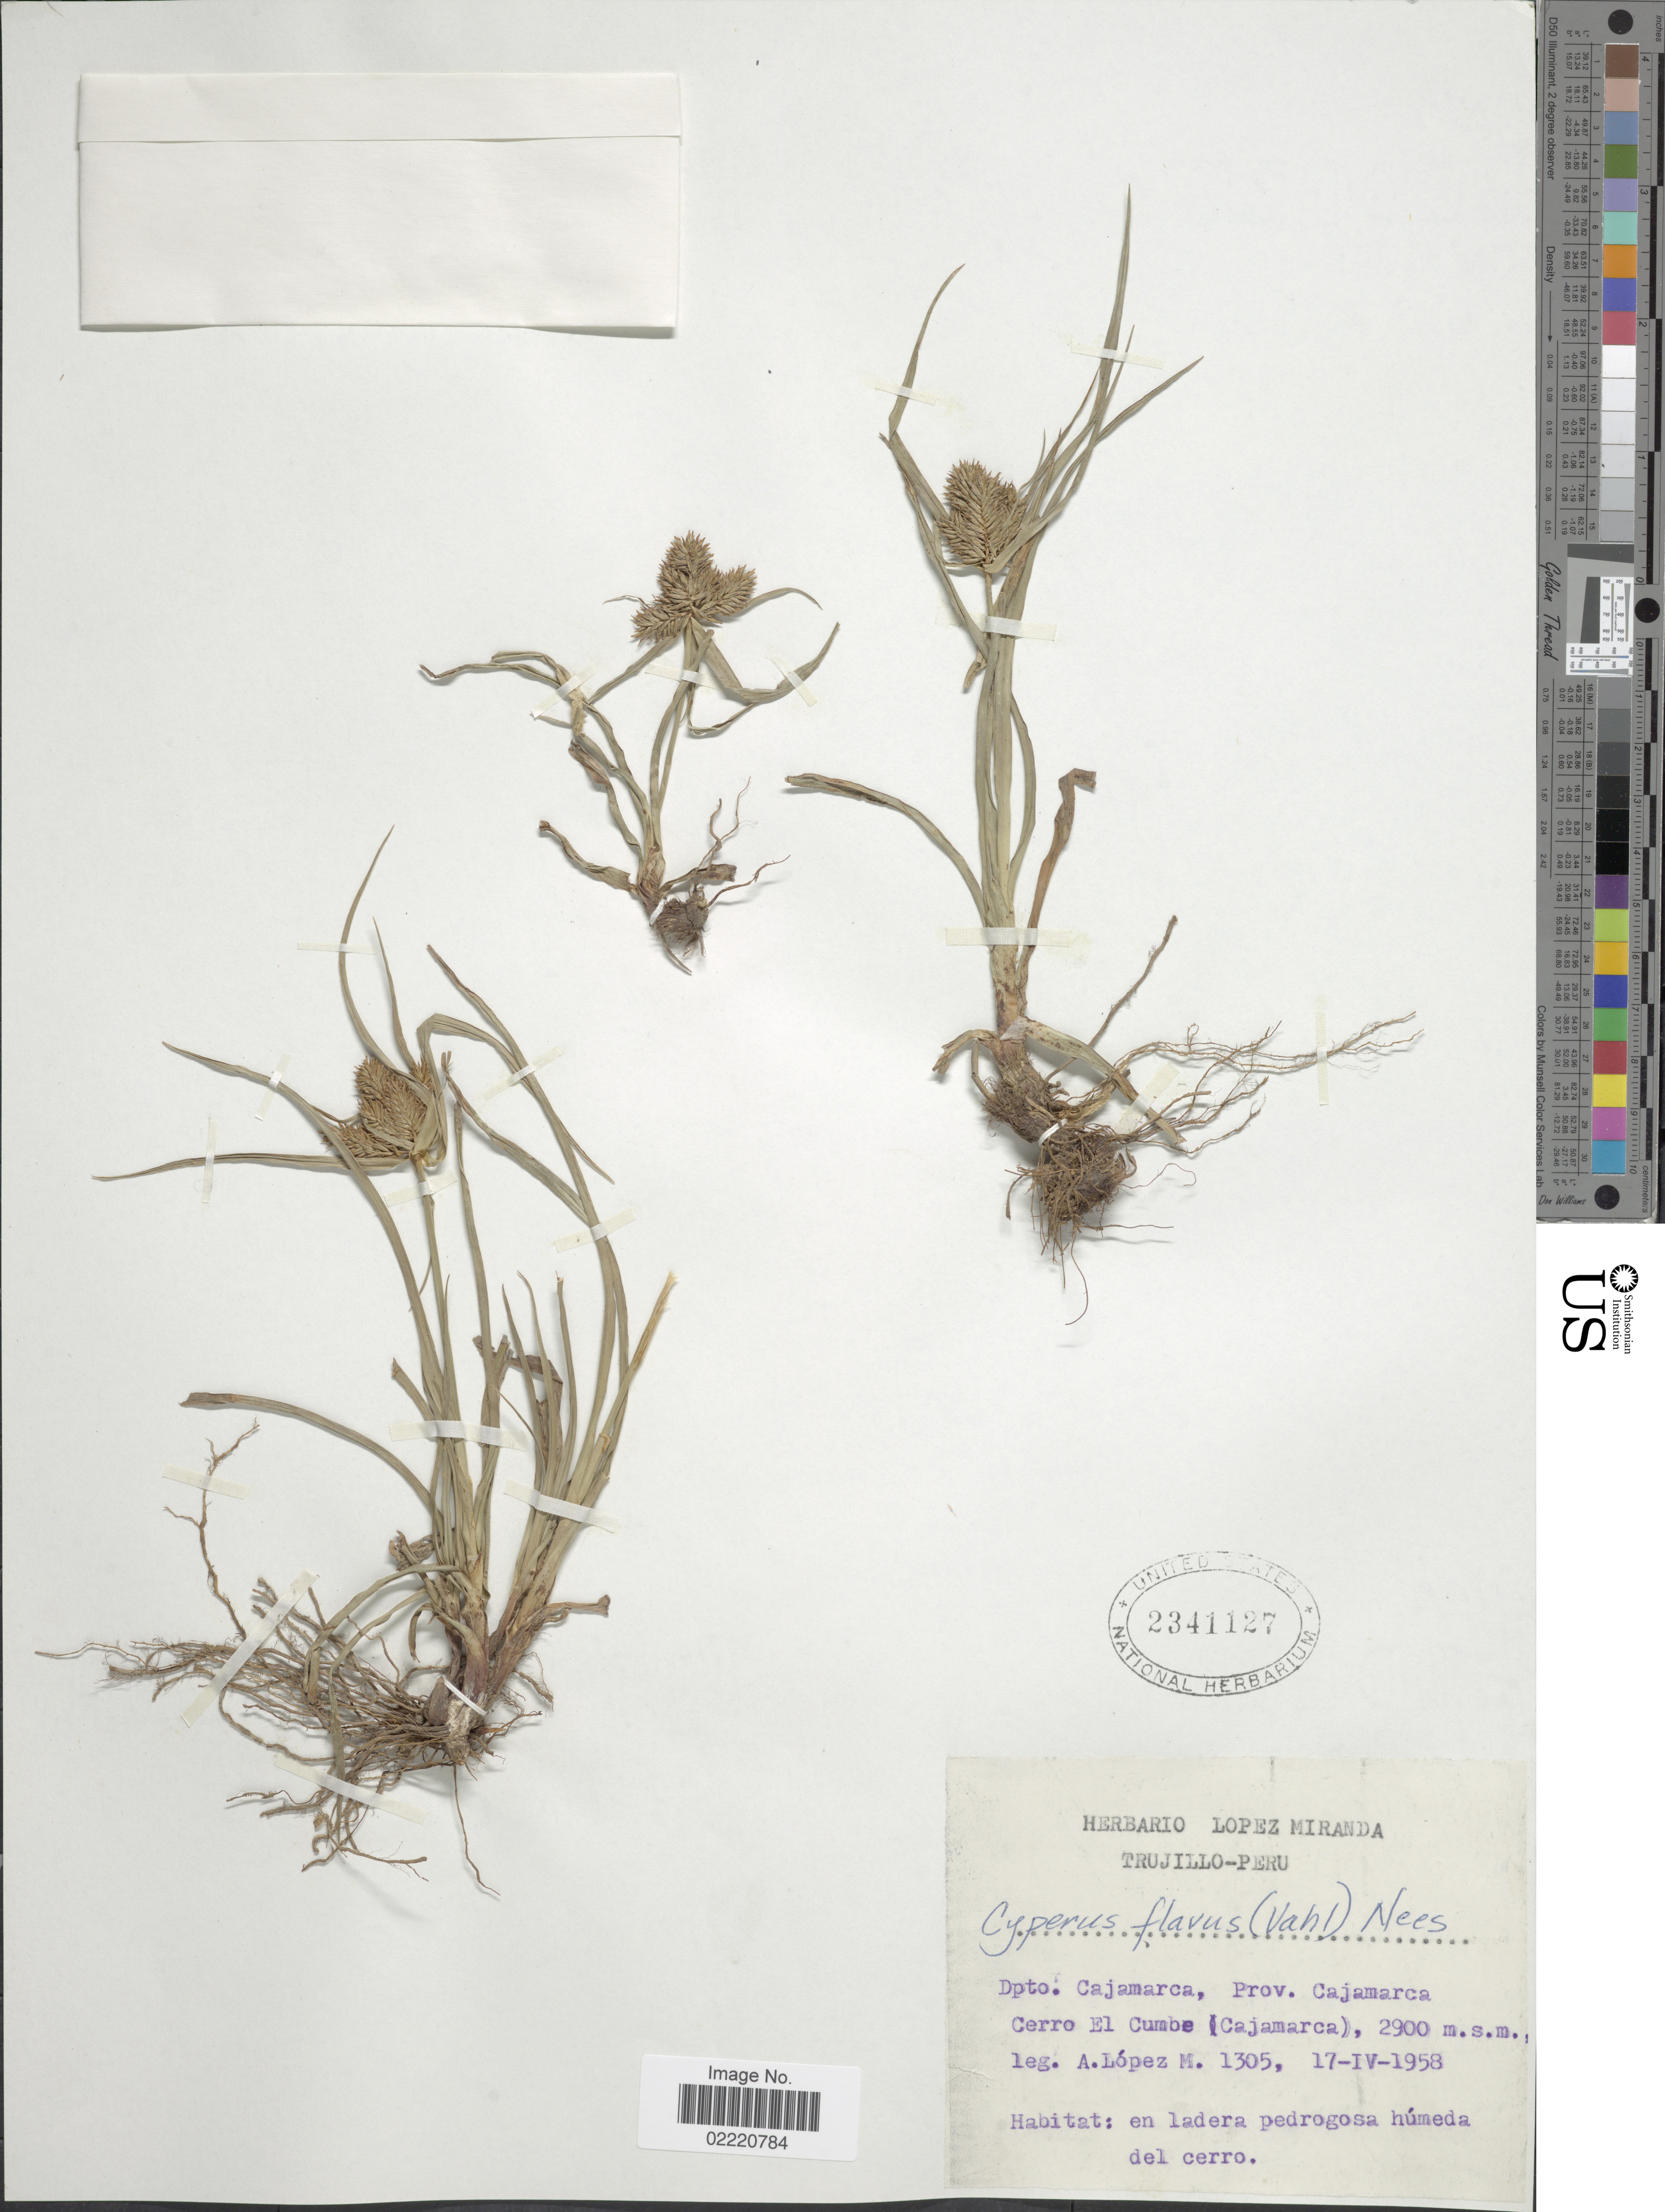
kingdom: Plantae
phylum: Tracheophyta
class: Liliopsida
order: Poales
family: Cyperaceae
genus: Cyperus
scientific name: Cyperus aggregatus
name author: (Willd.) Endl.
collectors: A. López M.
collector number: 1305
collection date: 1958-04-17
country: Peru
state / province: Cajamarca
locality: Dpto. Cajamarca, Prov. Cajamarca, Cerro El Cumbre (Cajamarca)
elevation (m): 2900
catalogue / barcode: US 2341127